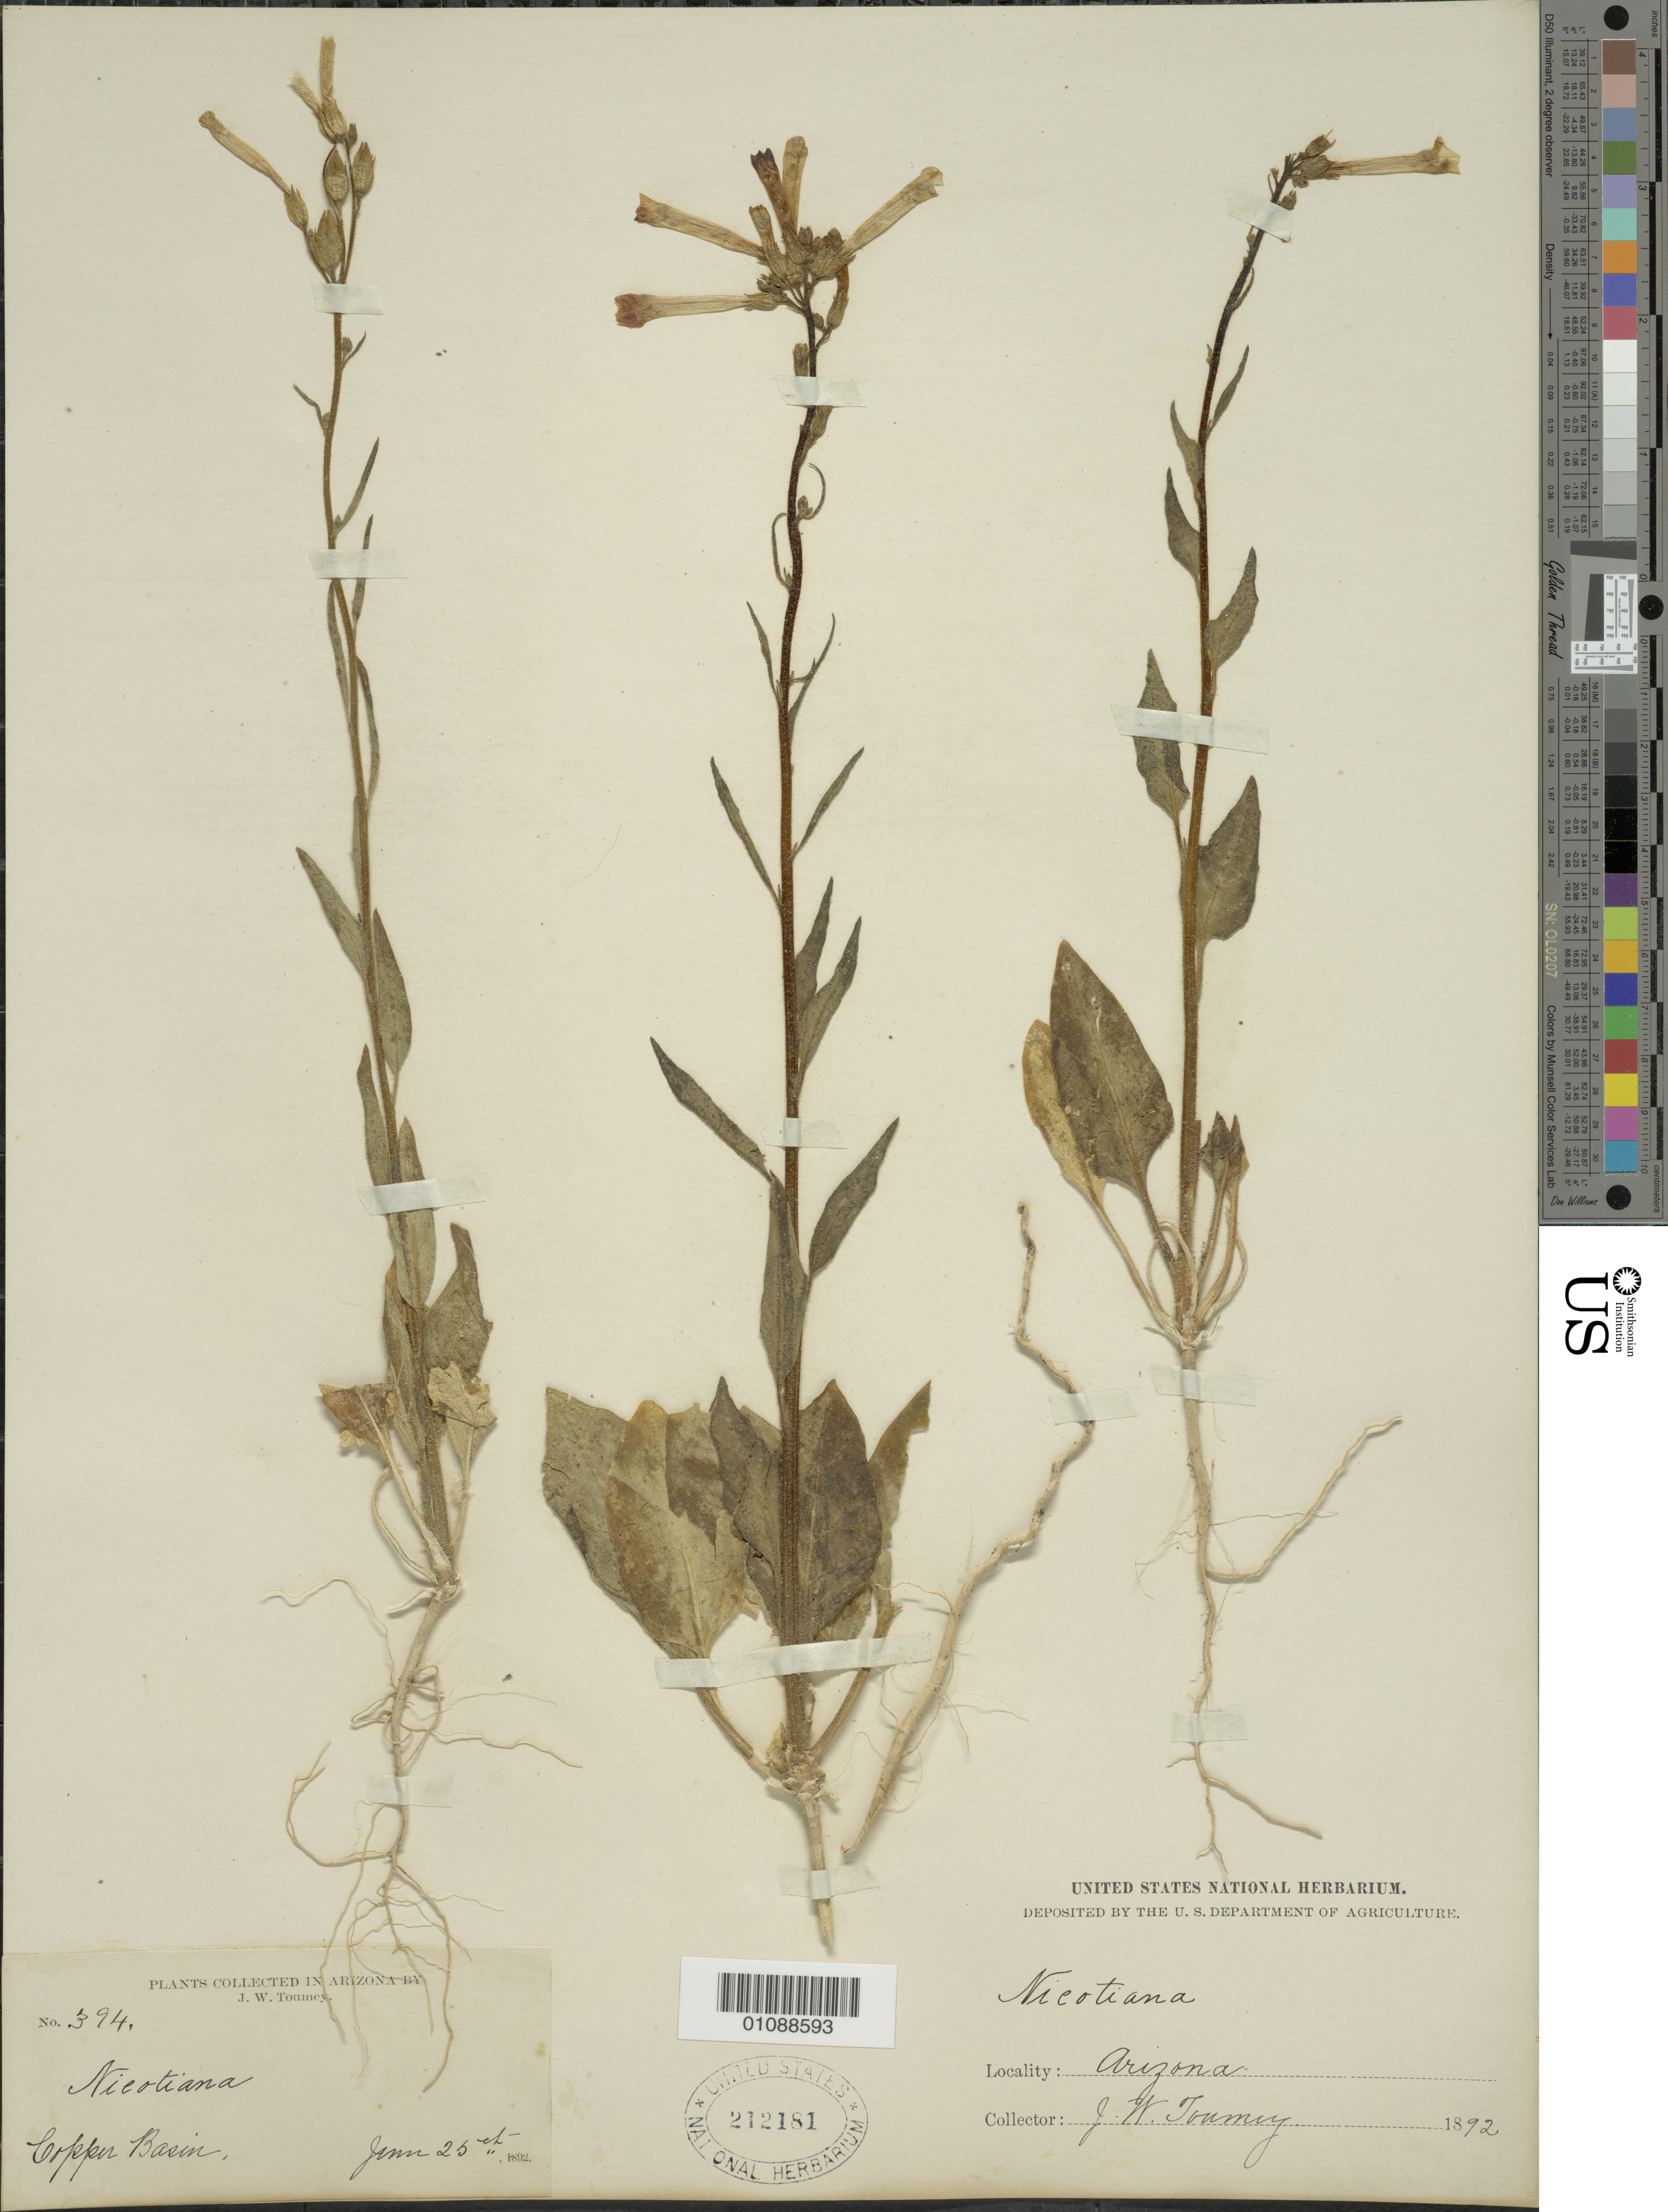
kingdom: Plantae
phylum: Tracheophyta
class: Magnoliopsida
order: Solanales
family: Solanaceae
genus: Nicotiana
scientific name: Nicotiana attenuata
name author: Torr. ex S. Watson in C. King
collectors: J. W. Toumey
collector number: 394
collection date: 1892-01-25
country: United States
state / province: Arizona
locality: Copper Basin.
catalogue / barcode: US 212181